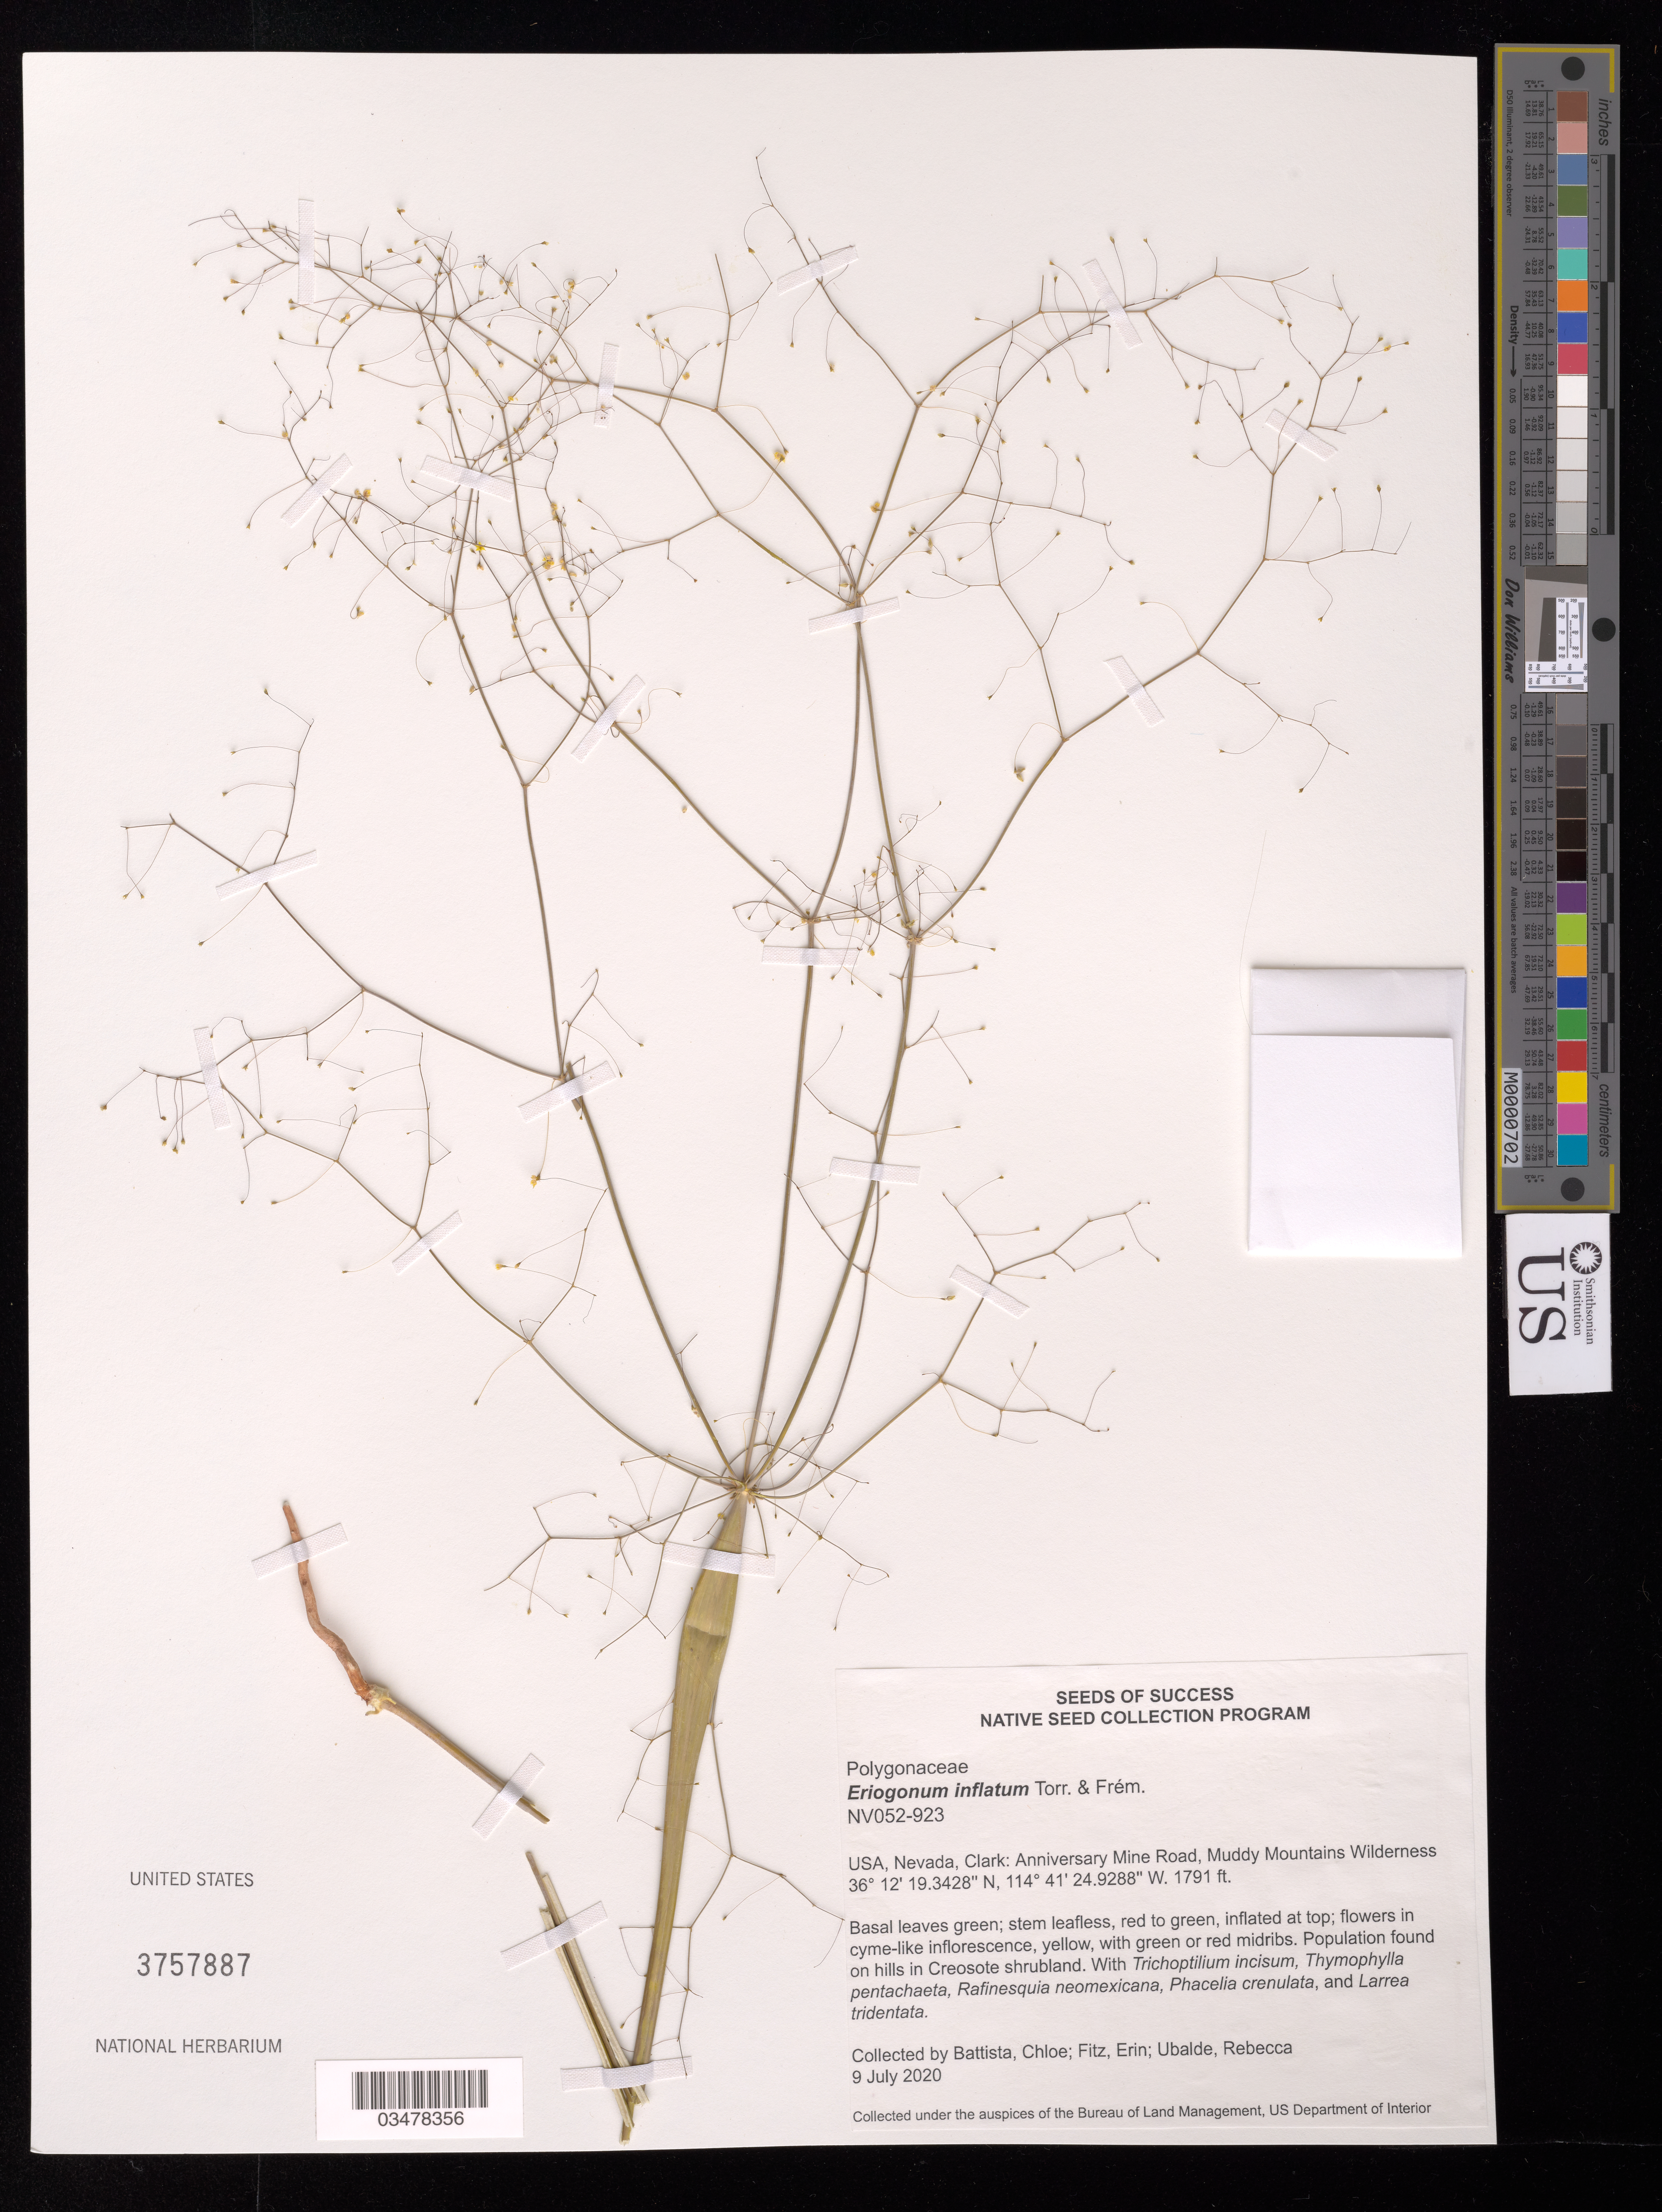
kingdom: Plantae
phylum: Tracheophyta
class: Magnoliopsida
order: Caryophyllales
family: Polygonaceae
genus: Eriogonum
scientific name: Eriogonum inflatum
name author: Torr. & Frém.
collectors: C. Battista, E. Fitz & R. Ubalde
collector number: NV052-923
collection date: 2020-07-09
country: United States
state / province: Nevada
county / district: Clark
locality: Anniversary Mine Road, Muddy Mountains Wilderness.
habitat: Creosote shrubland. With Trichoptilium incisum, Phacelia crenulata, Larrea tridentata, etc.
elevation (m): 546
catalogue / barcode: US 3757887